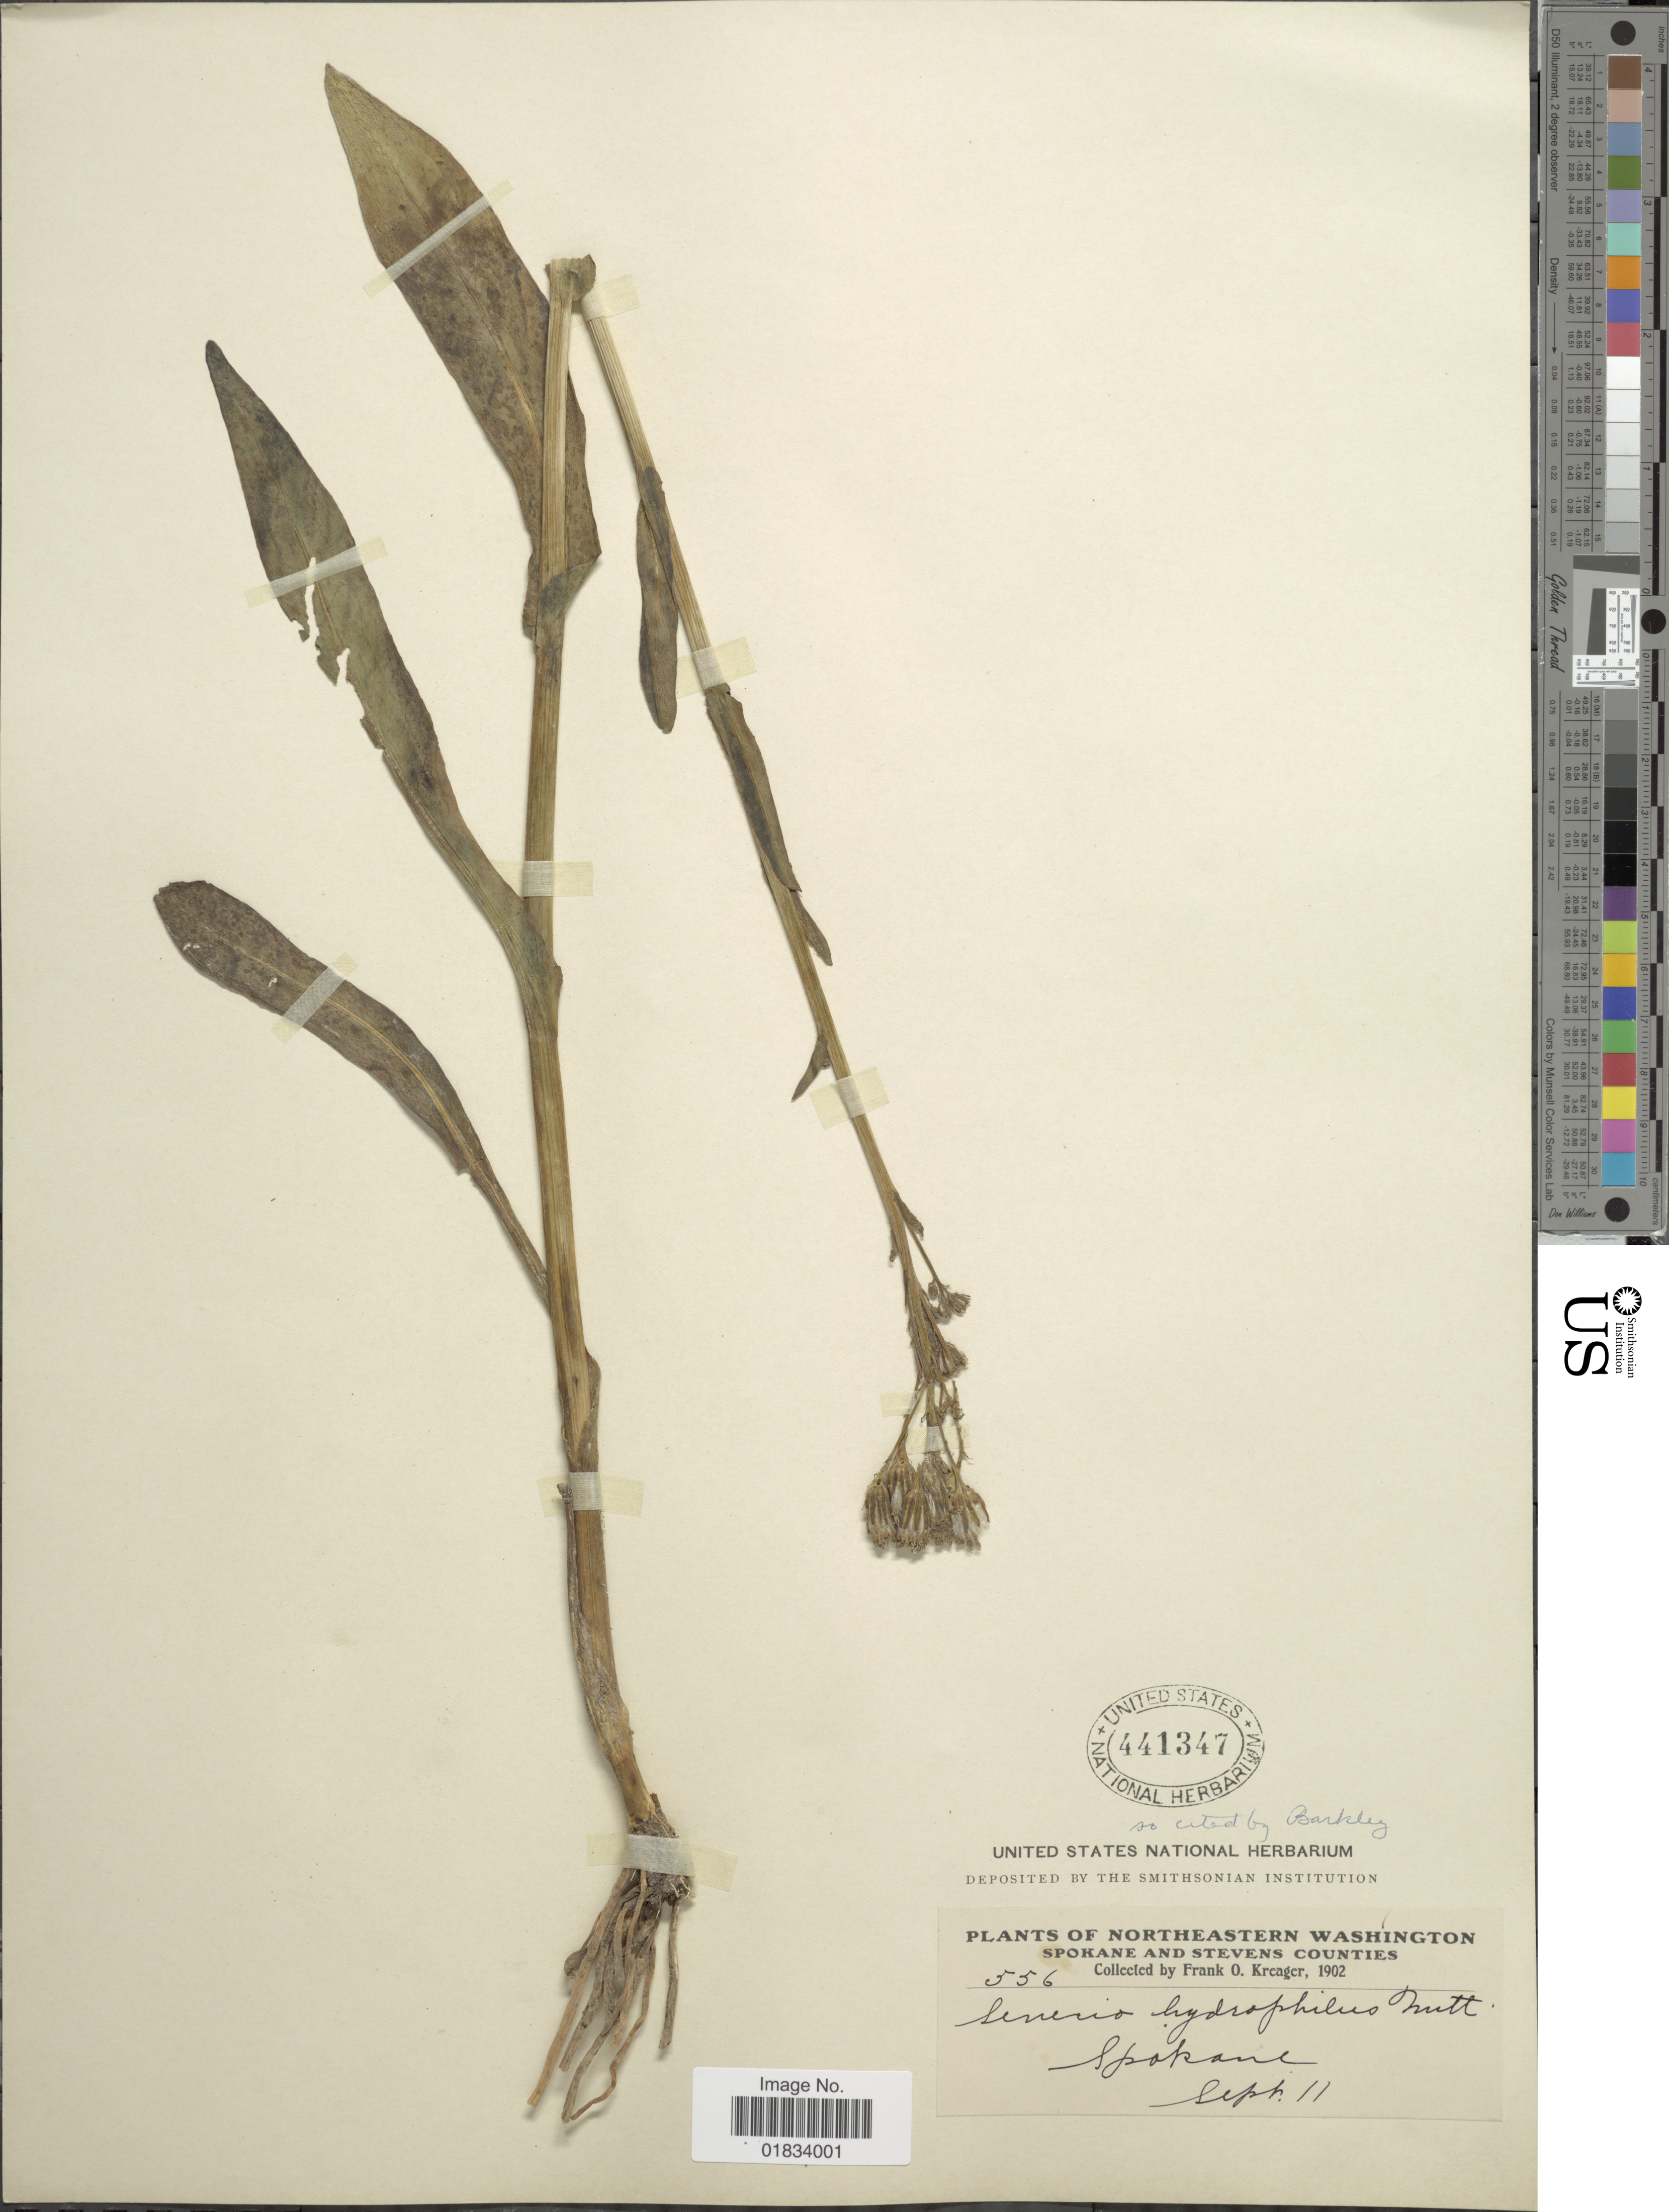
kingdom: Plantae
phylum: Tracheophyta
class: Magnoliopsida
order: Asterales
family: Asteraceae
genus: Senecio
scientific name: Senecio hydrophilus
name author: Nutt.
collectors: F. Kreager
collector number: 556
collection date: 1902-09-11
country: United States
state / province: Washington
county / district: Spokane / Stevens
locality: Northeastern Washington, Spokane and Stevens Counties, Spokane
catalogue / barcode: US 441347